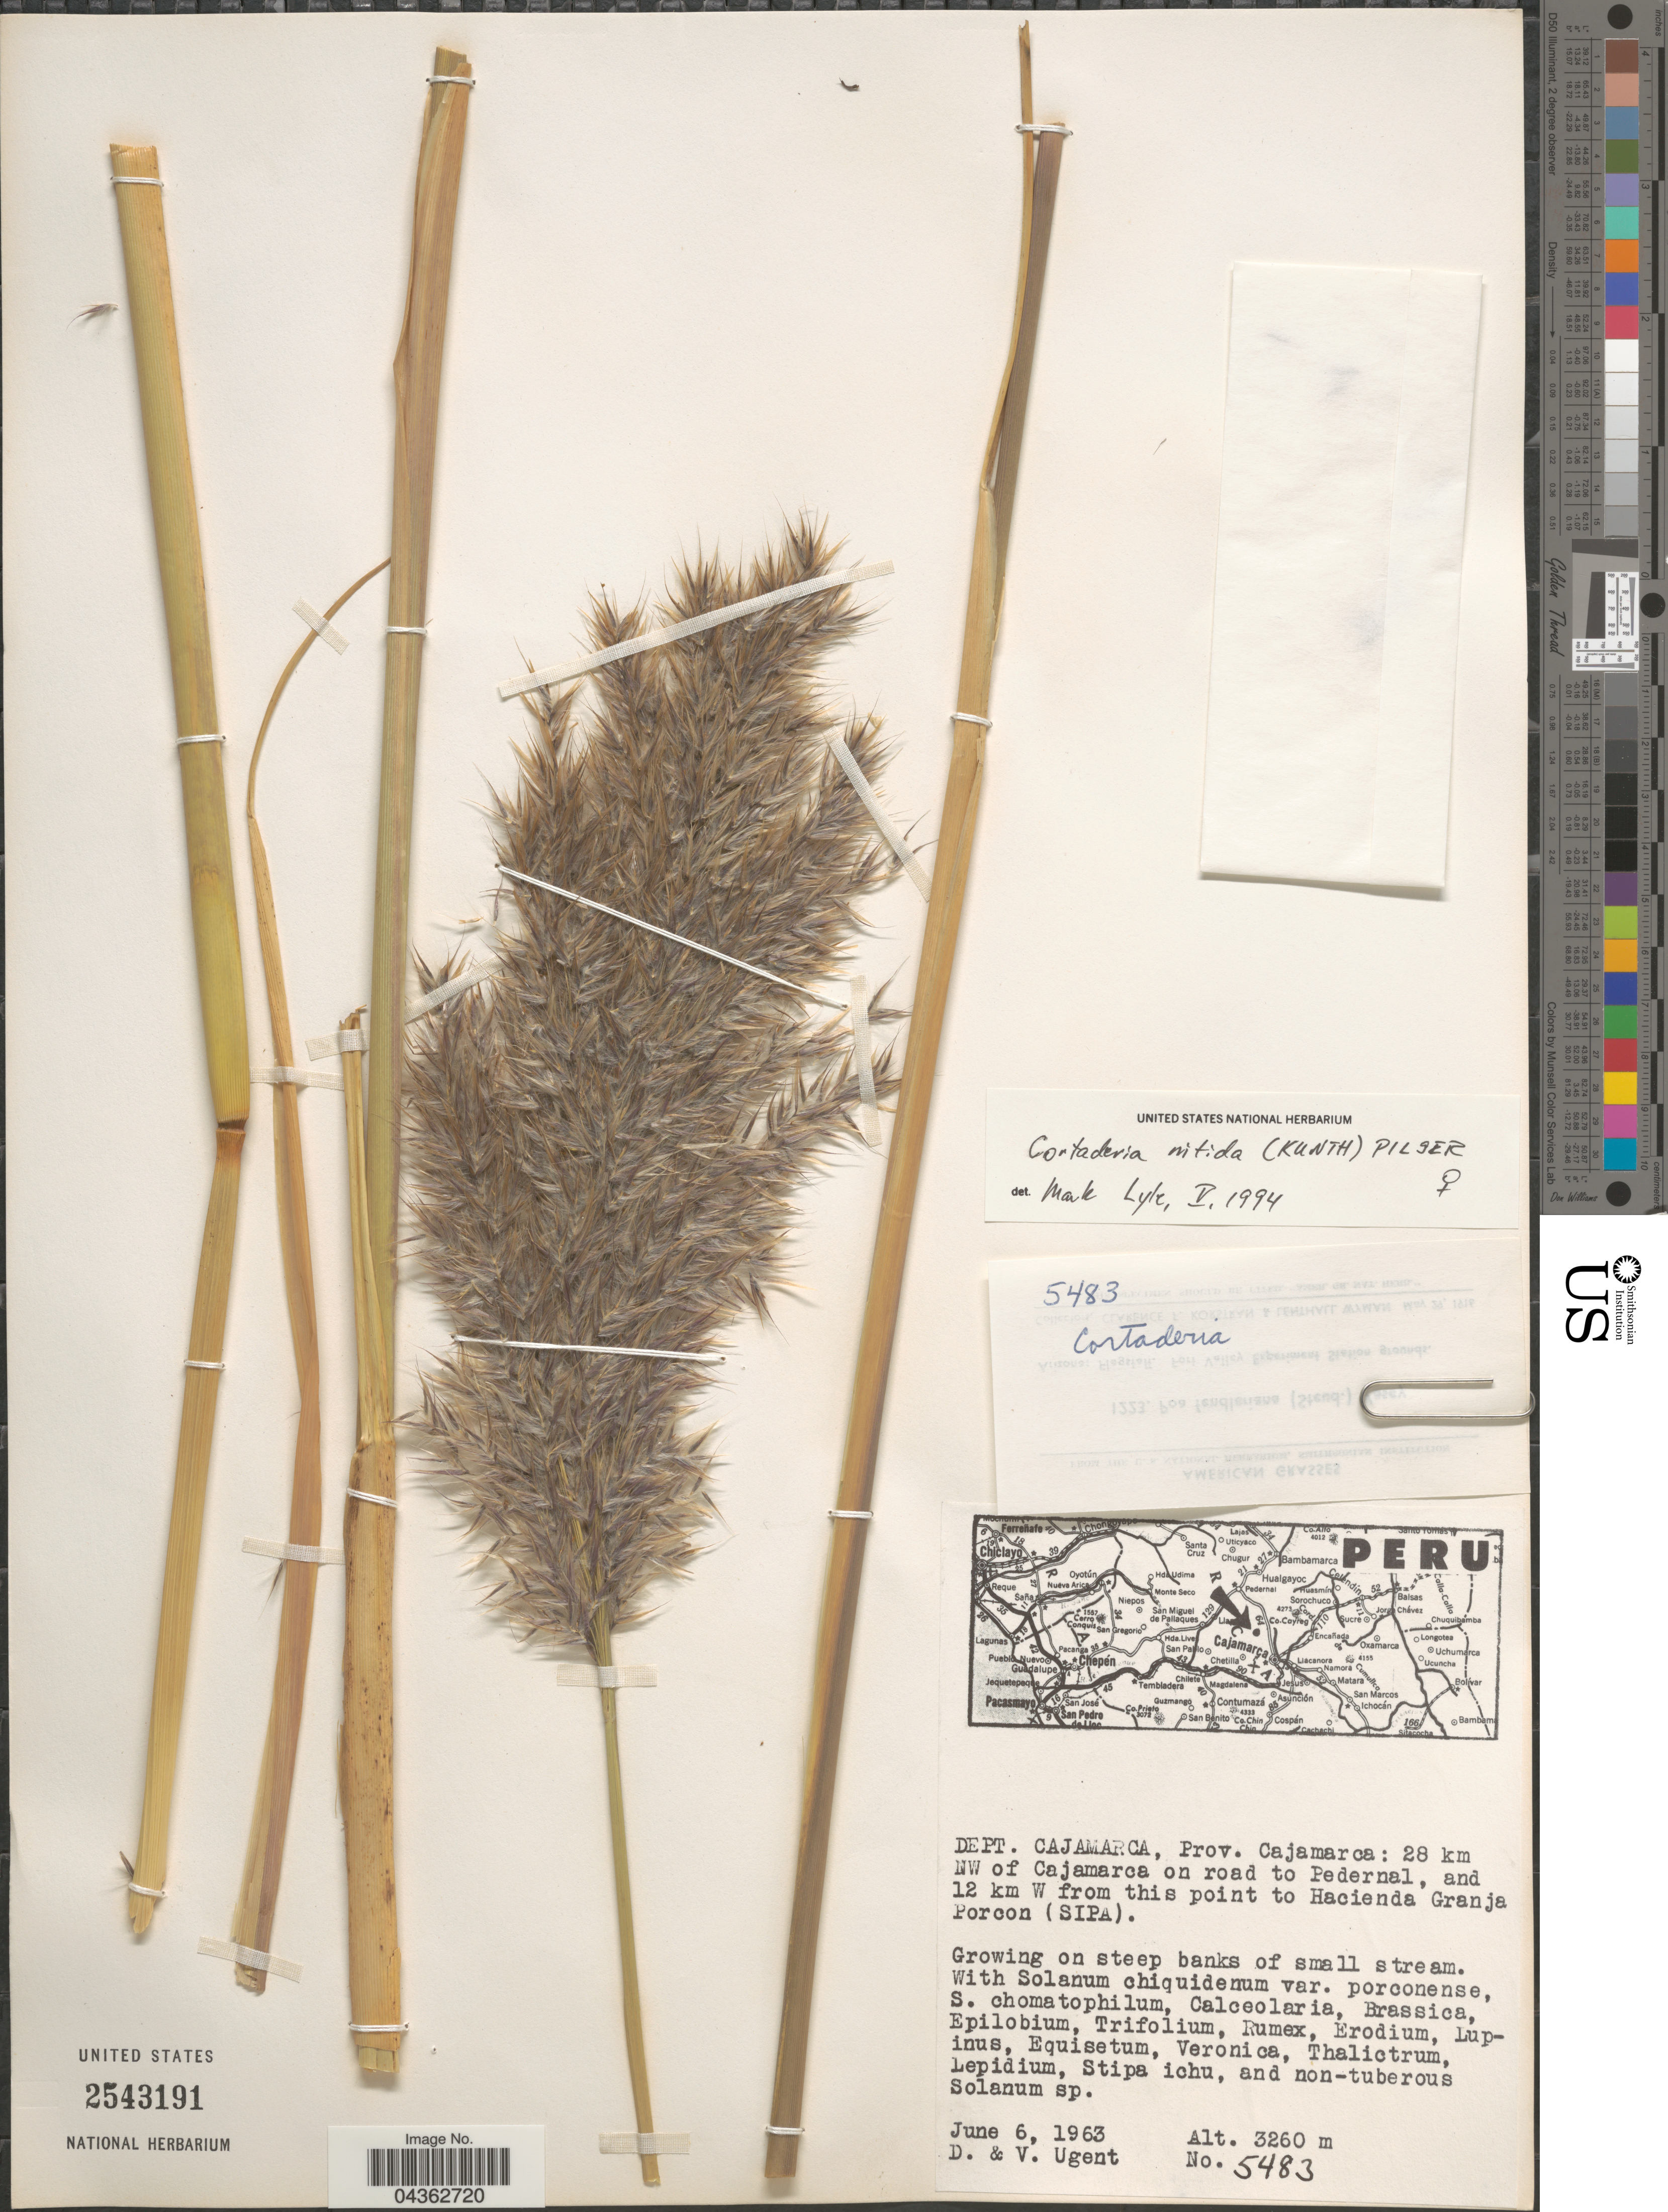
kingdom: Plantae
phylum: Tracheophyta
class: Liliopsida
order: Poales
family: Poaceae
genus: Cortaderia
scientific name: Cortaderia nitida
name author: (Kunth) Pilg.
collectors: D. Ugent & V. Ugent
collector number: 5483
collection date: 1963-06-06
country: Peru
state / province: Cajamarca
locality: Dept. Cajamarca, Prov. Cajamarca: 28 km NW of Cajamarca on road to Pedernal, and 12 km W from this point to Hacienda Granja Porcon (SIPA).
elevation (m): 3260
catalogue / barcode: US 2543191